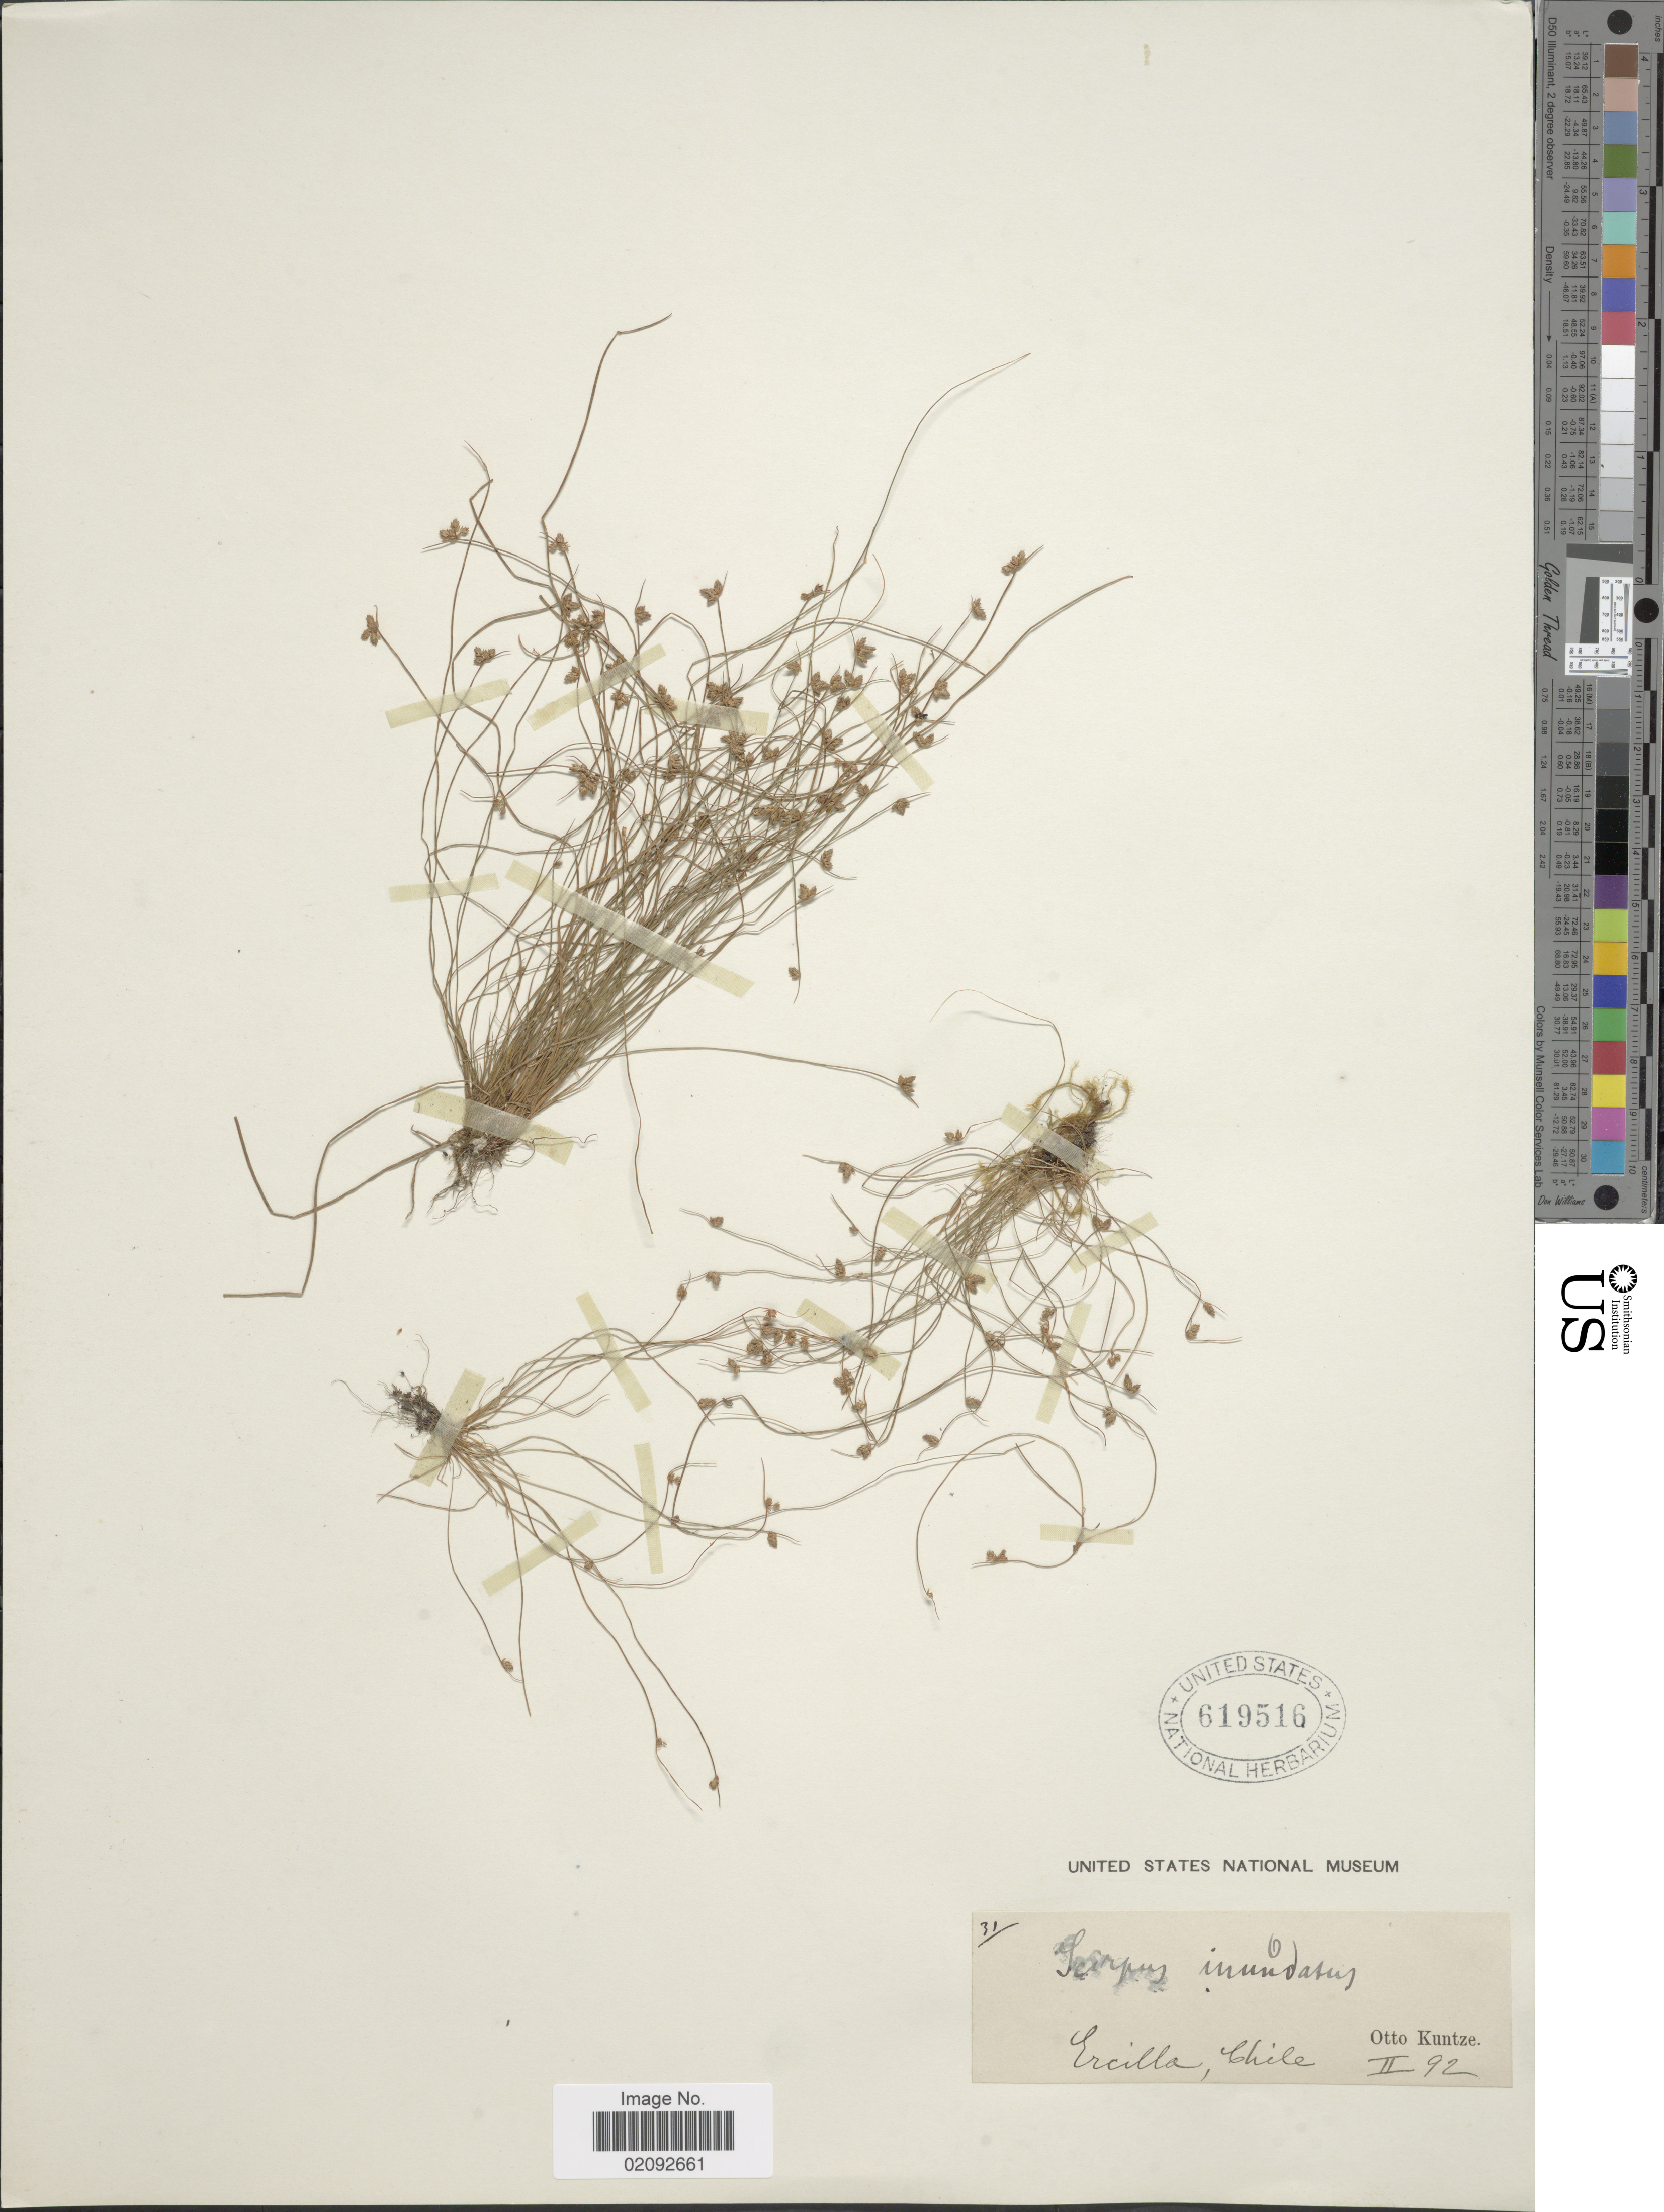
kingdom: Plantae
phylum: Tracheophyta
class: Liliopsida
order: Poales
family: Cyperaceae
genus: Isolepis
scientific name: Isolepis nigricans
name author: Kunth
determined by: Strong, Mark T., (BOT), Smithsonian Institution - National Museum of Natural History (UNITED STATES)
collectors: C.E.O. Kuntze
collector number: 31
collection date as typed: Transcribed d/m/y: /2/92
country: Chile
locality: Ercilla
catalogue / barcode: US 619516